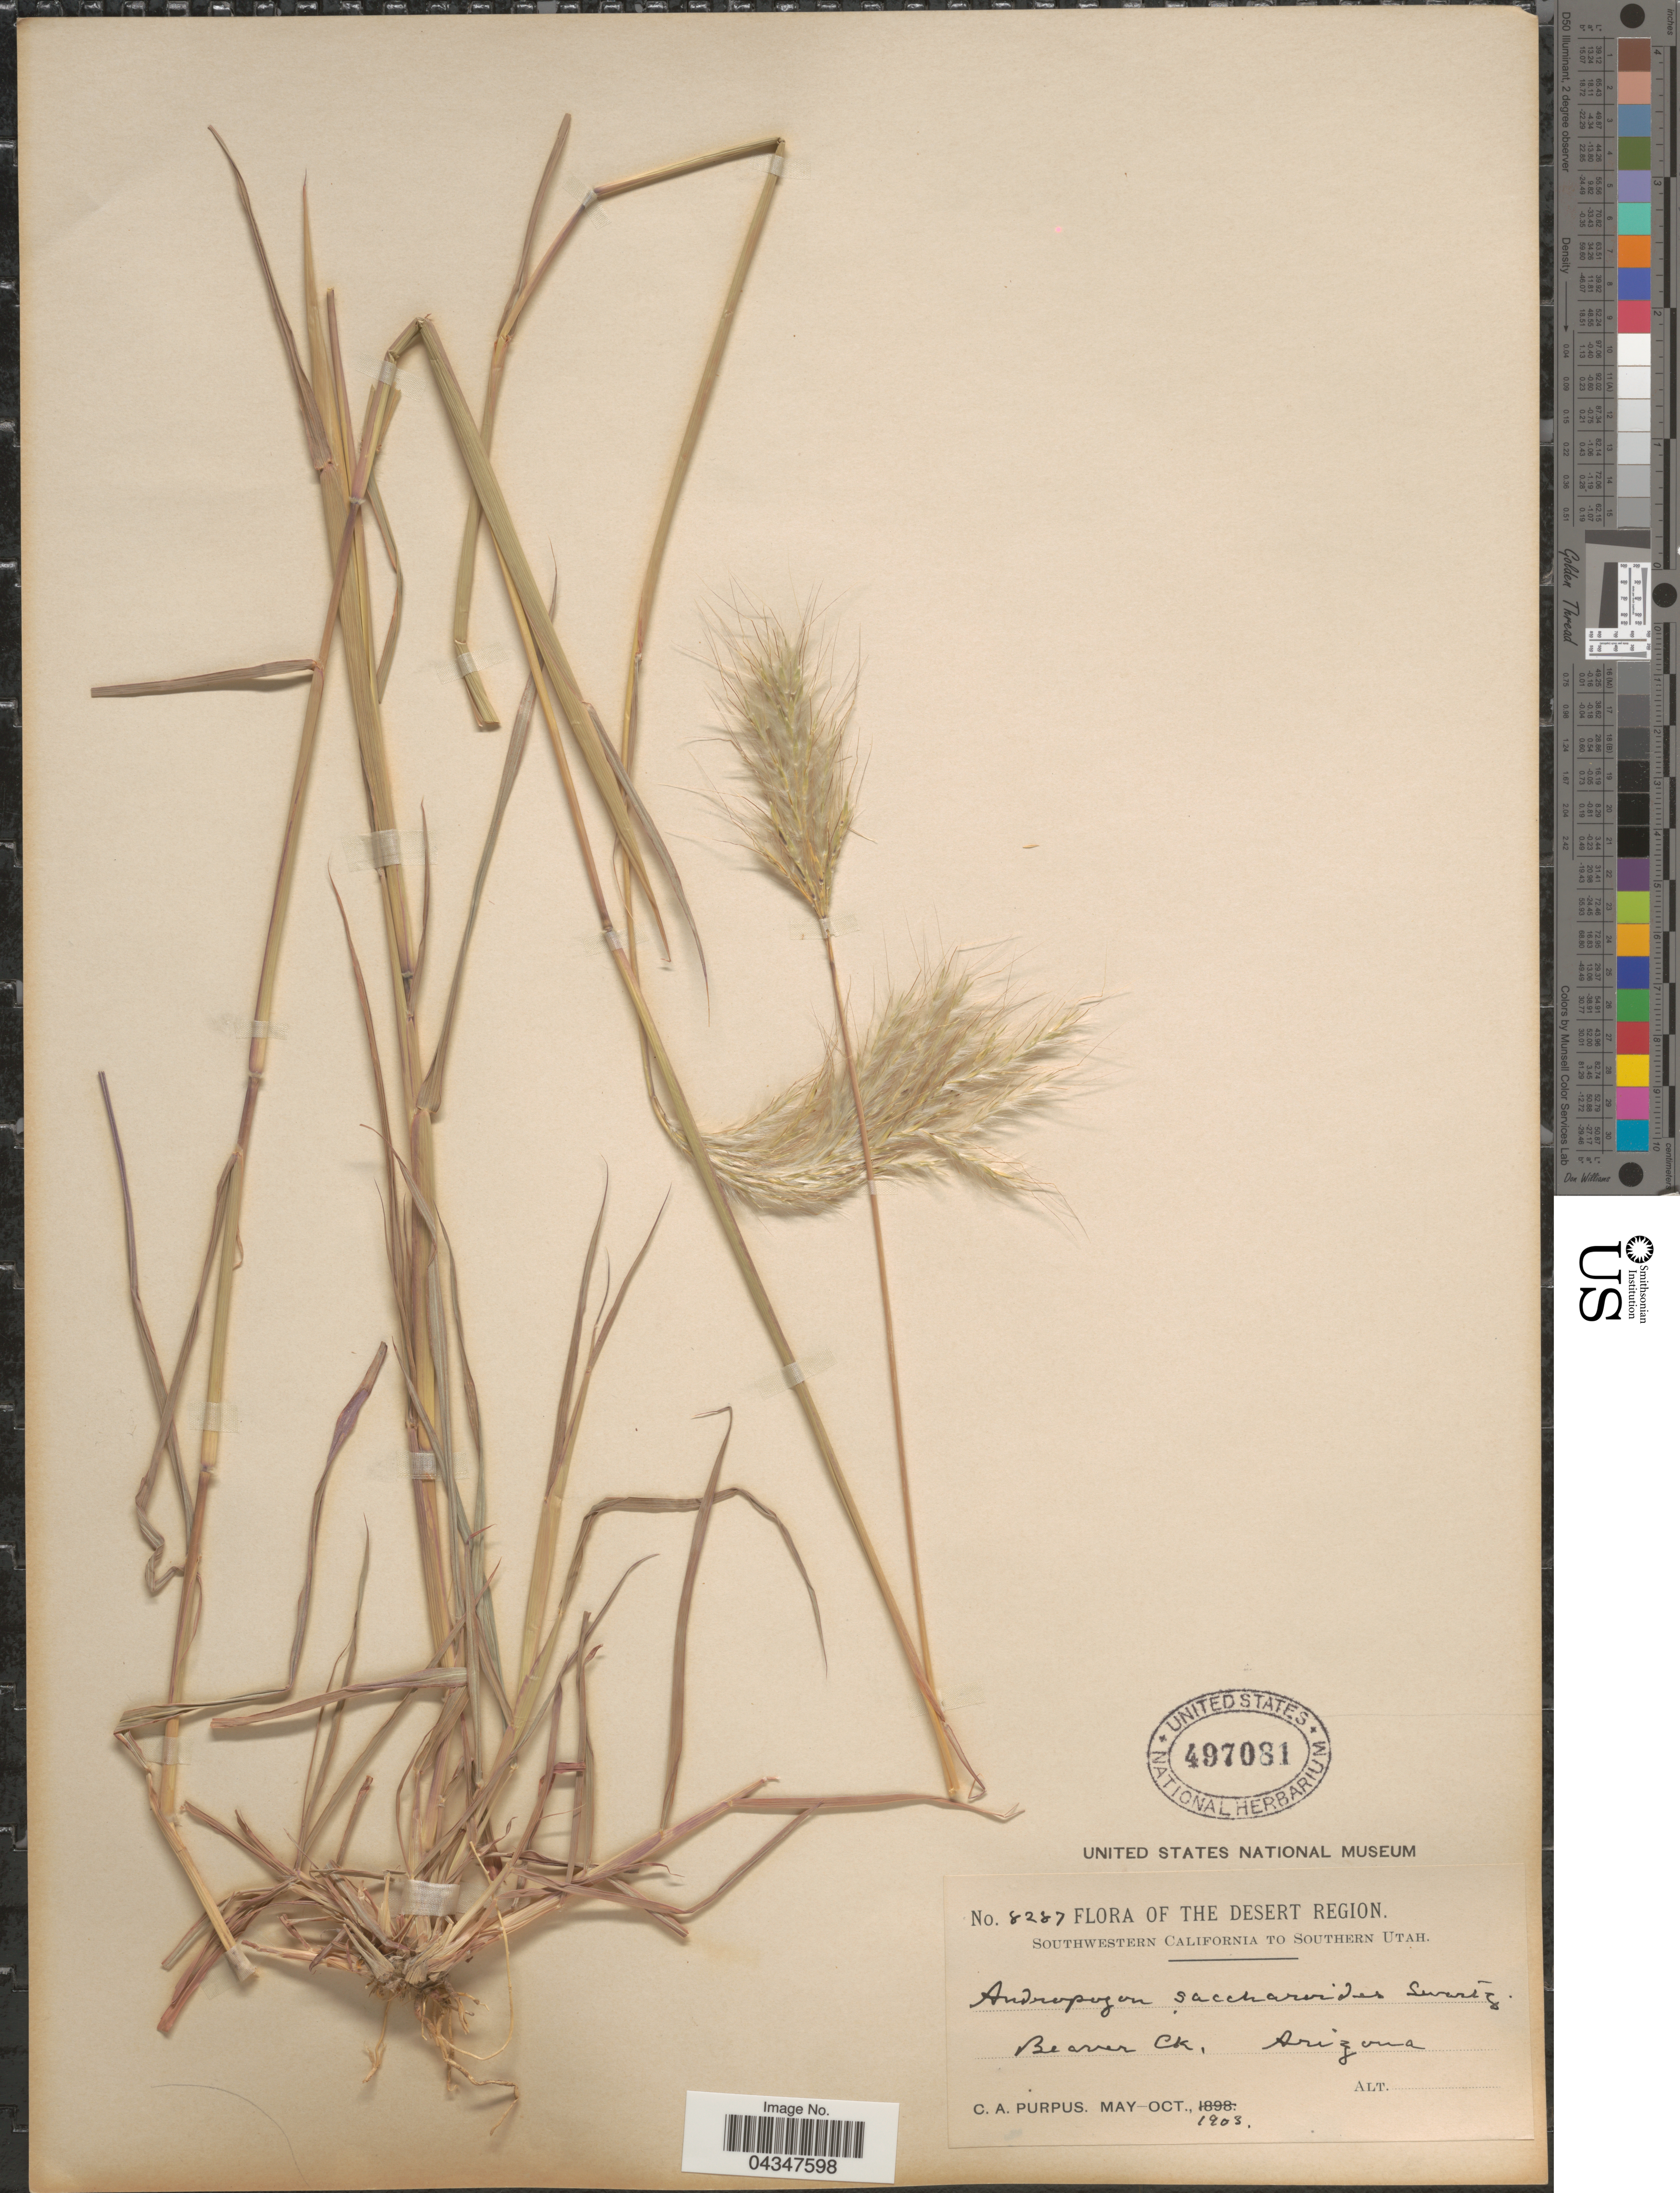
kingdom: Plantae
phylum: Tracheophyta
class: Liliopsida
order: Poales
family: Poaceae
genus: Bothriochloa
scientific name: Bothriochloa barbinodis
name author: (Lag.) Herter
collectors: C. A. Purpus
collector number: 8287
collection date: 1903-05/1903-10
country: United States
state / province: Arizona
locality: The Desert Region. Beaver Ck.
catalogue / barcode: US 497031